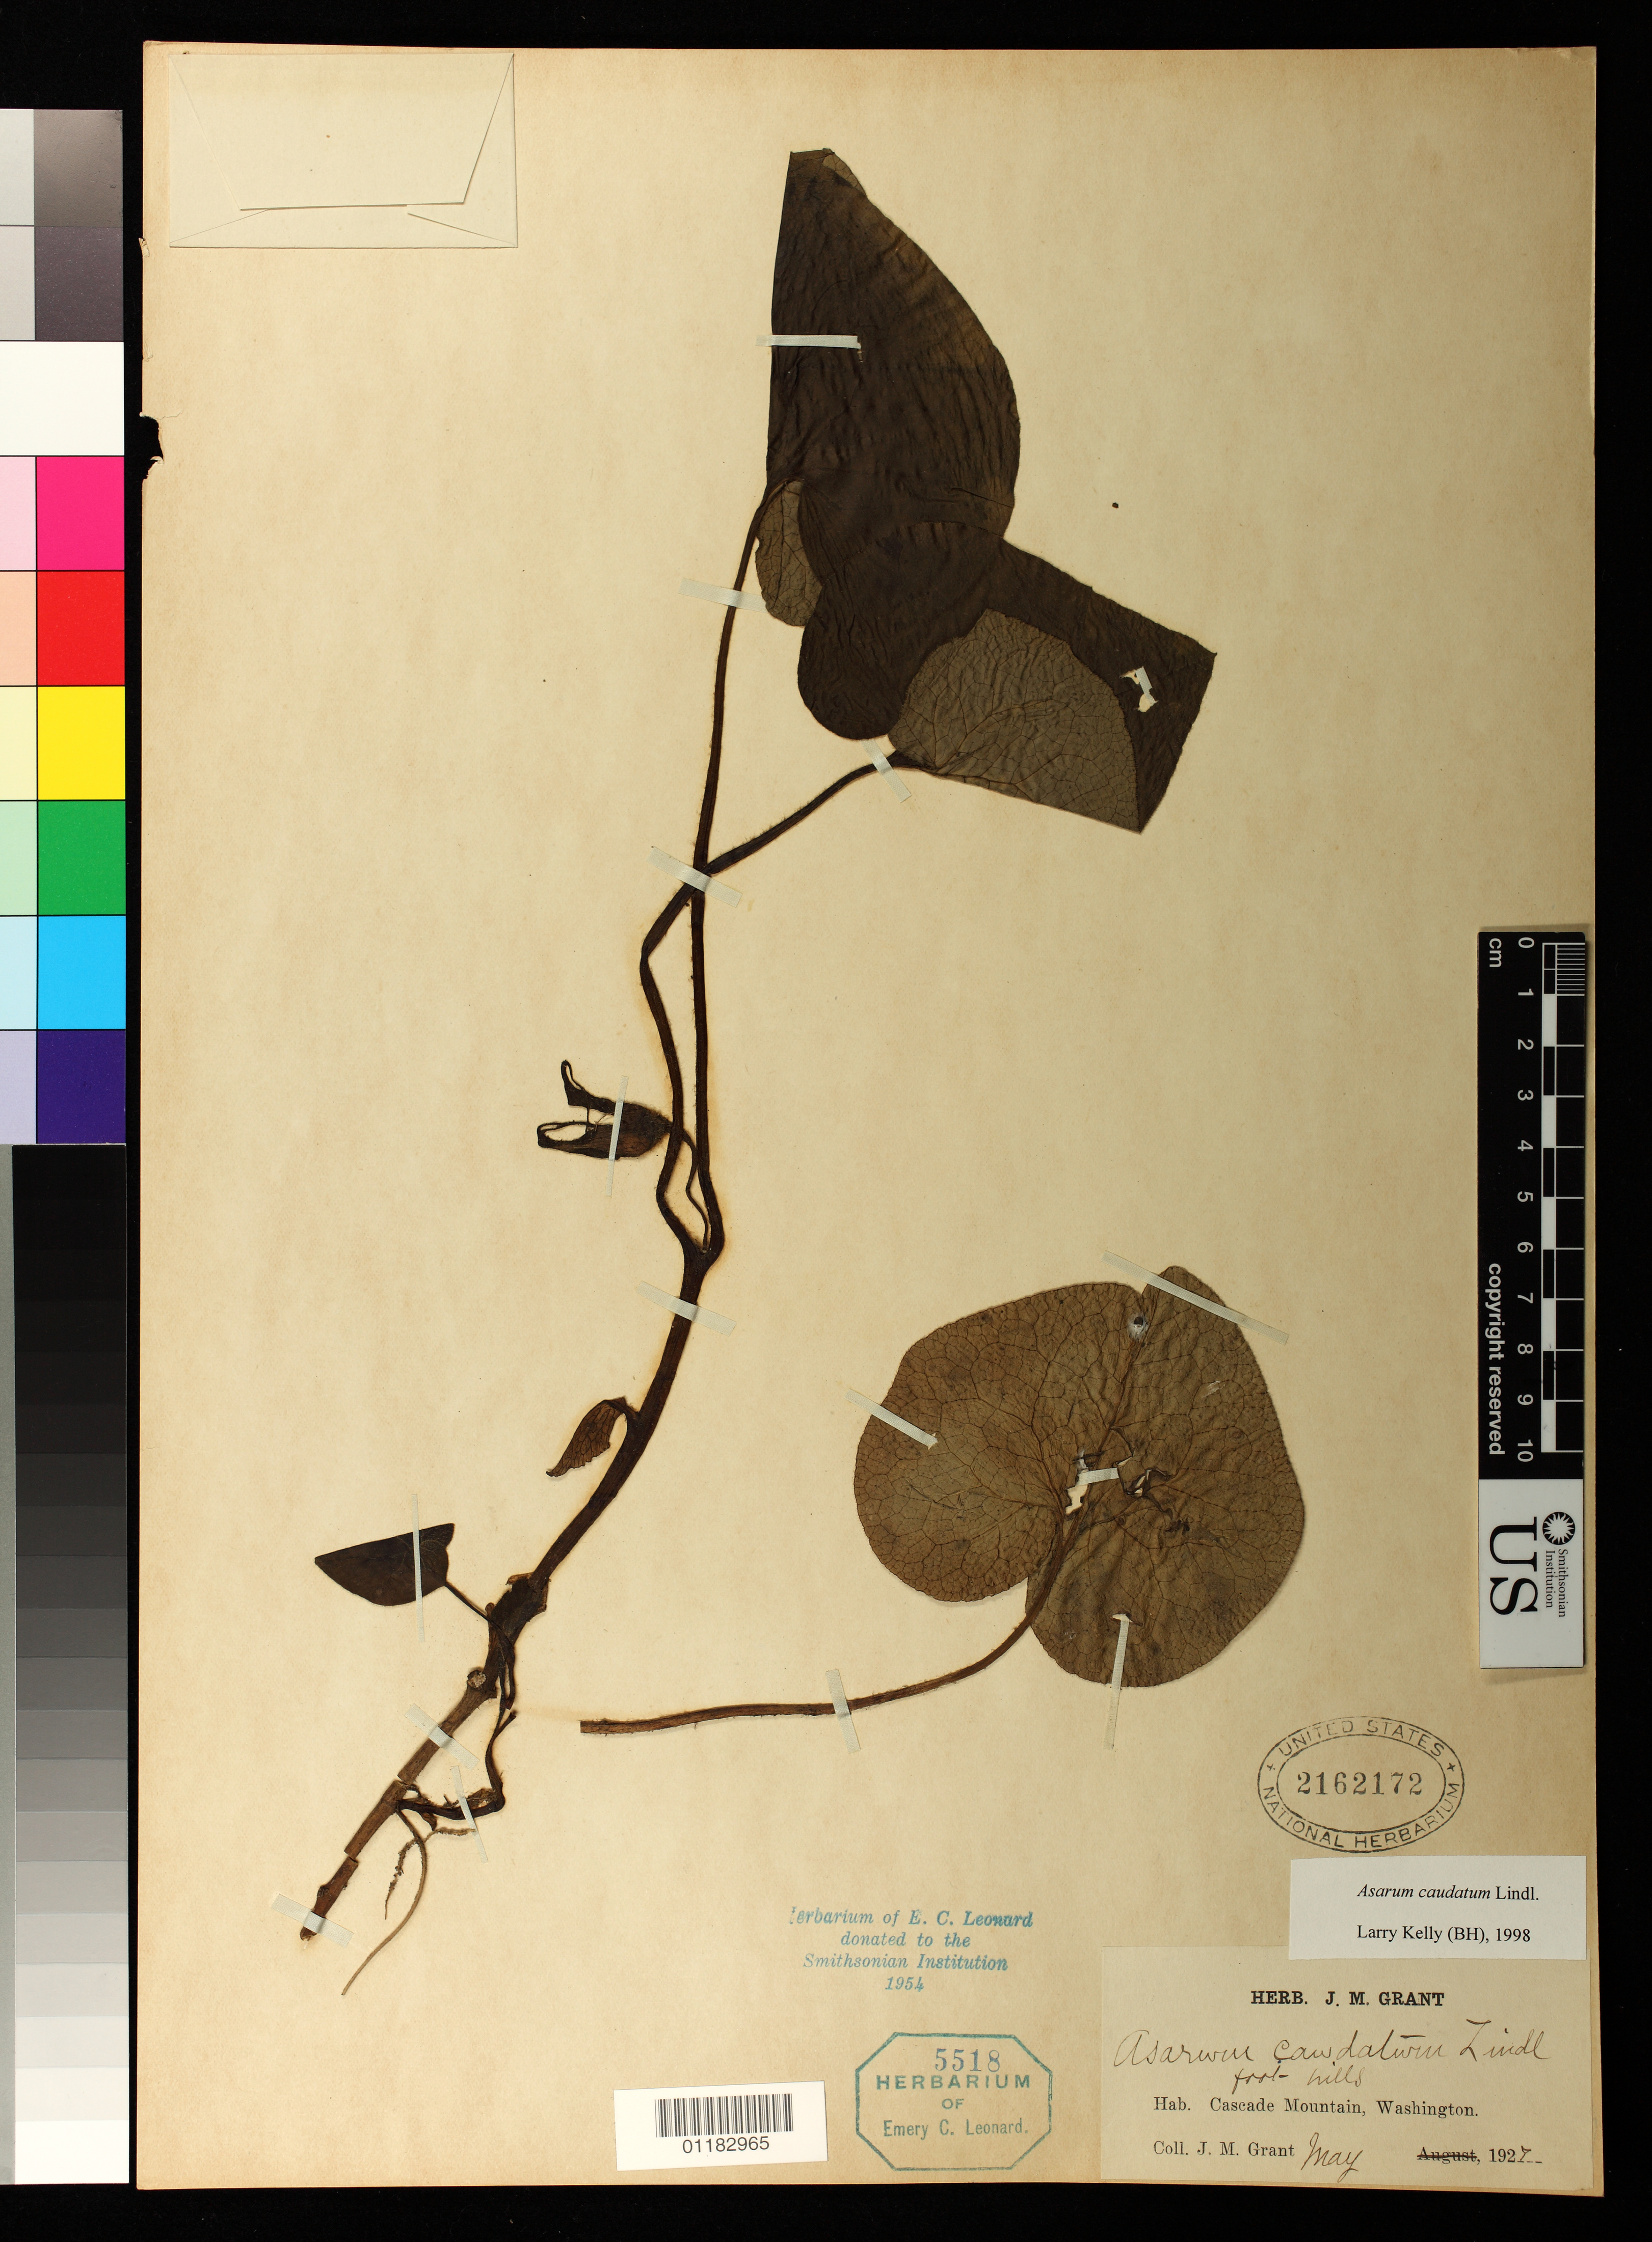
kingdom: Plantae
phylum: Tracheophyta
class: Magnoliopsida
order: Piperales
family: Aristolochiaceae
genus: Asarum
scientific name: Asarum canadense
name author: L.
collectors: J. M. Grant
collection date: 1927-05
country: United States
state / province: Washington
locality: foot hills Cascade Mountain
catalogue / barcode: US 2162172